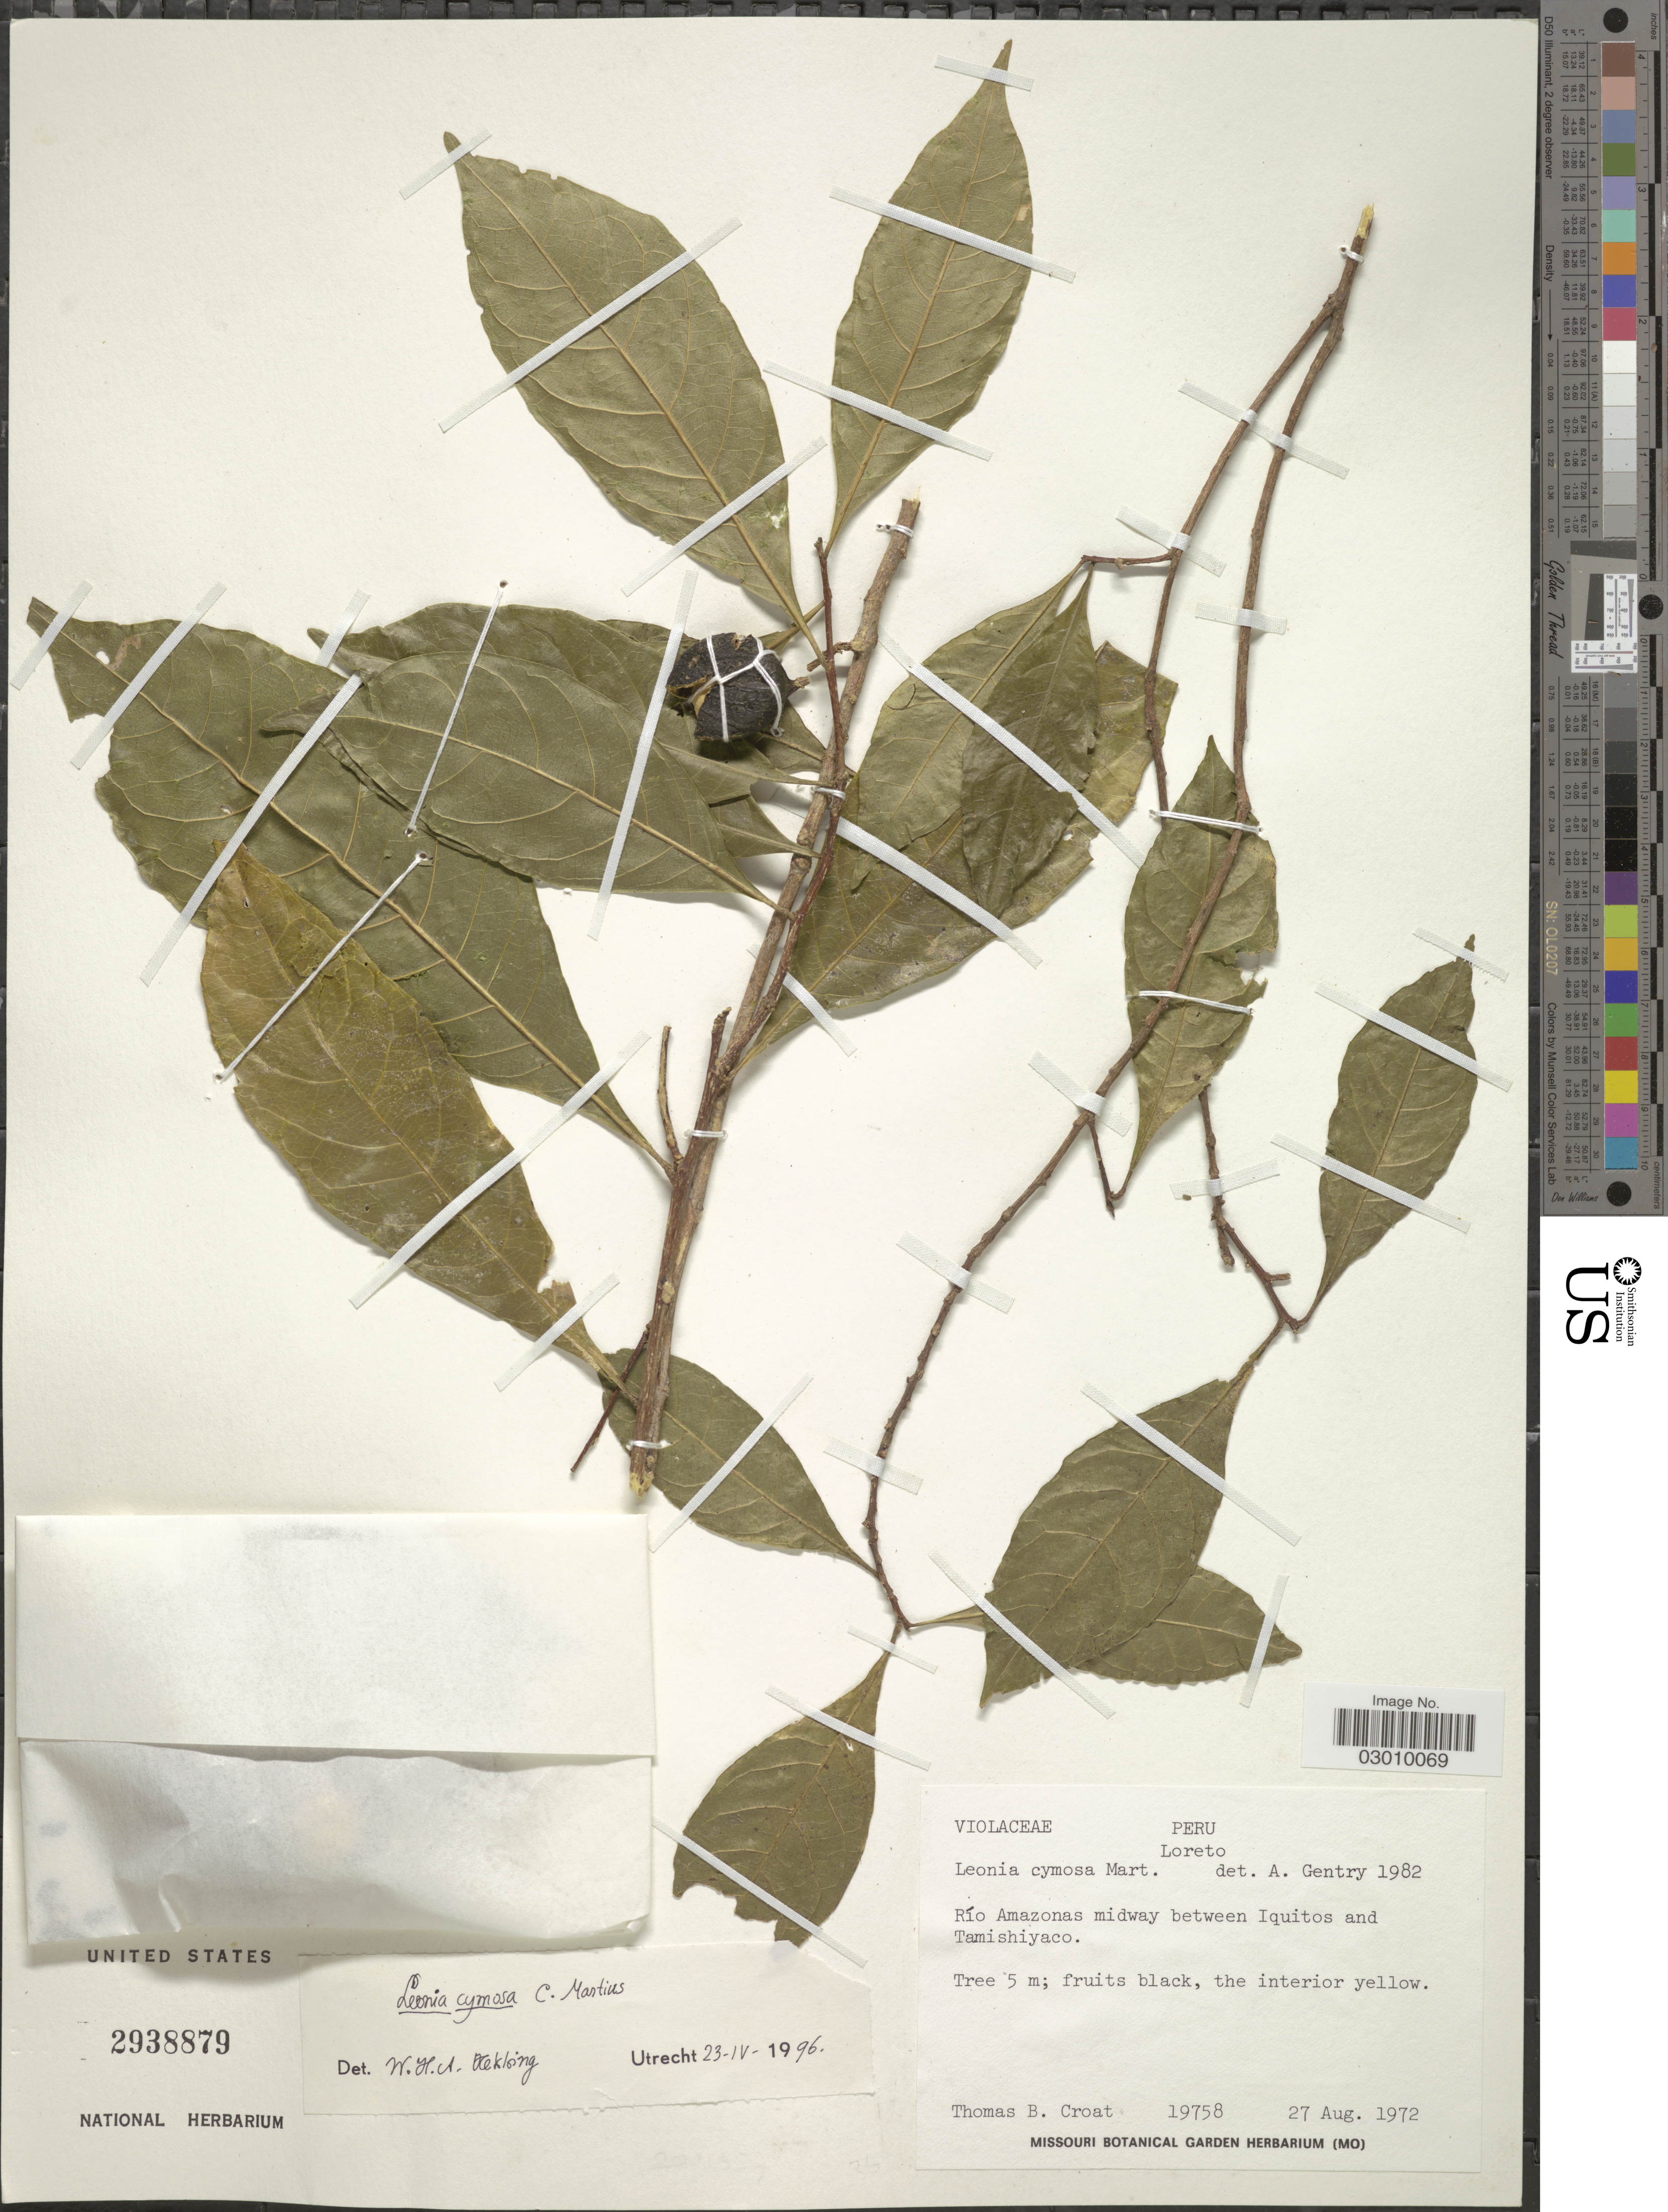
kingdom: Plantae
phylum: Tracheophyta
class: Magnoliopsida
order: Malpighiales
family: Violaceae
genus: Leonia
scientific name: Leonia cymosa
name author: Mart.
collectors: T. B. Croat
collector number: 19758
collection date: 1972-08-27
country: Peru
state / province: Loreto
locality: Río Amazonas midway between Iquitos and Tamishiyaco.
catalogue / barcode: US 2938879